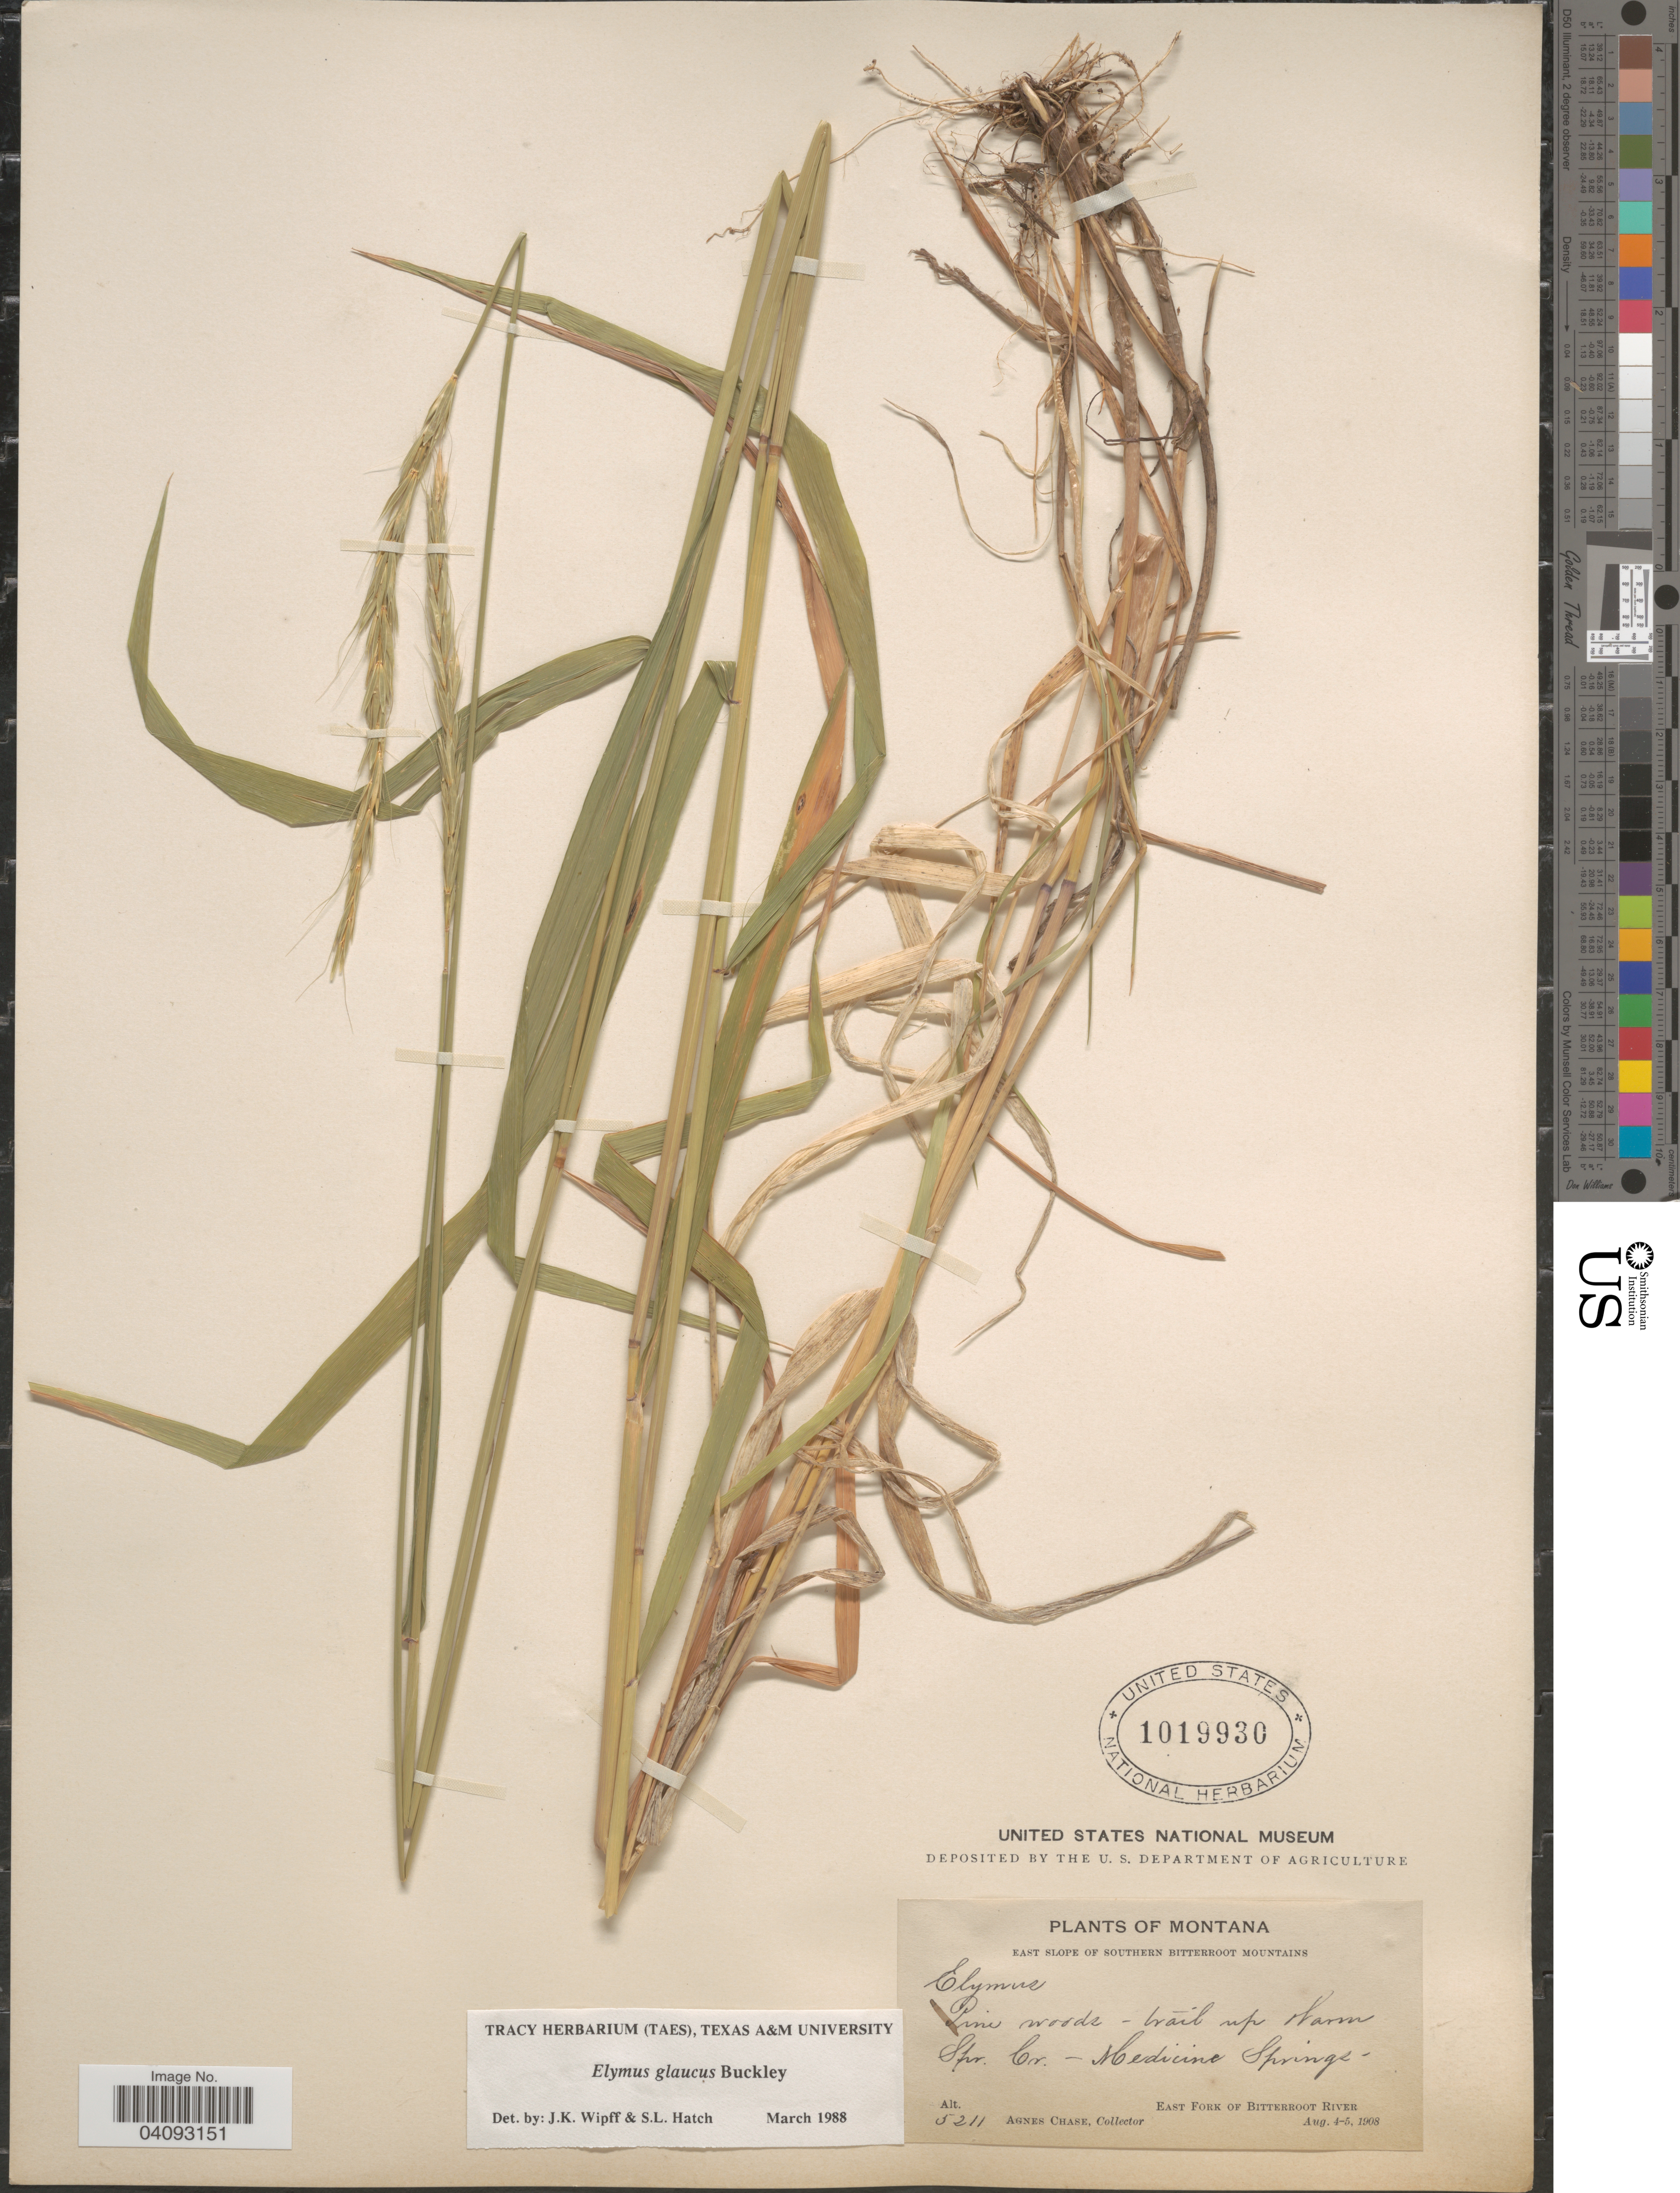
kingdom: Plantae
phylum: Tracheophyta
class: Liliopsida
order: Poales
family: Poaceae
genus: Elymus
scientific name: Elymus glaucus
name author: Buckley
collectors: A. Chase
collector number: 5211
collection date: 1908-08-04/1908-08-05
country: United States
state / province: Montana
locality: East Slope of Southern Bitterroot Mountains. Pine woods - trail up Warm Spr. Cr. - Medicine Springs. East Fork of Bitterroot River.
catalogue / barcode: US 1019930